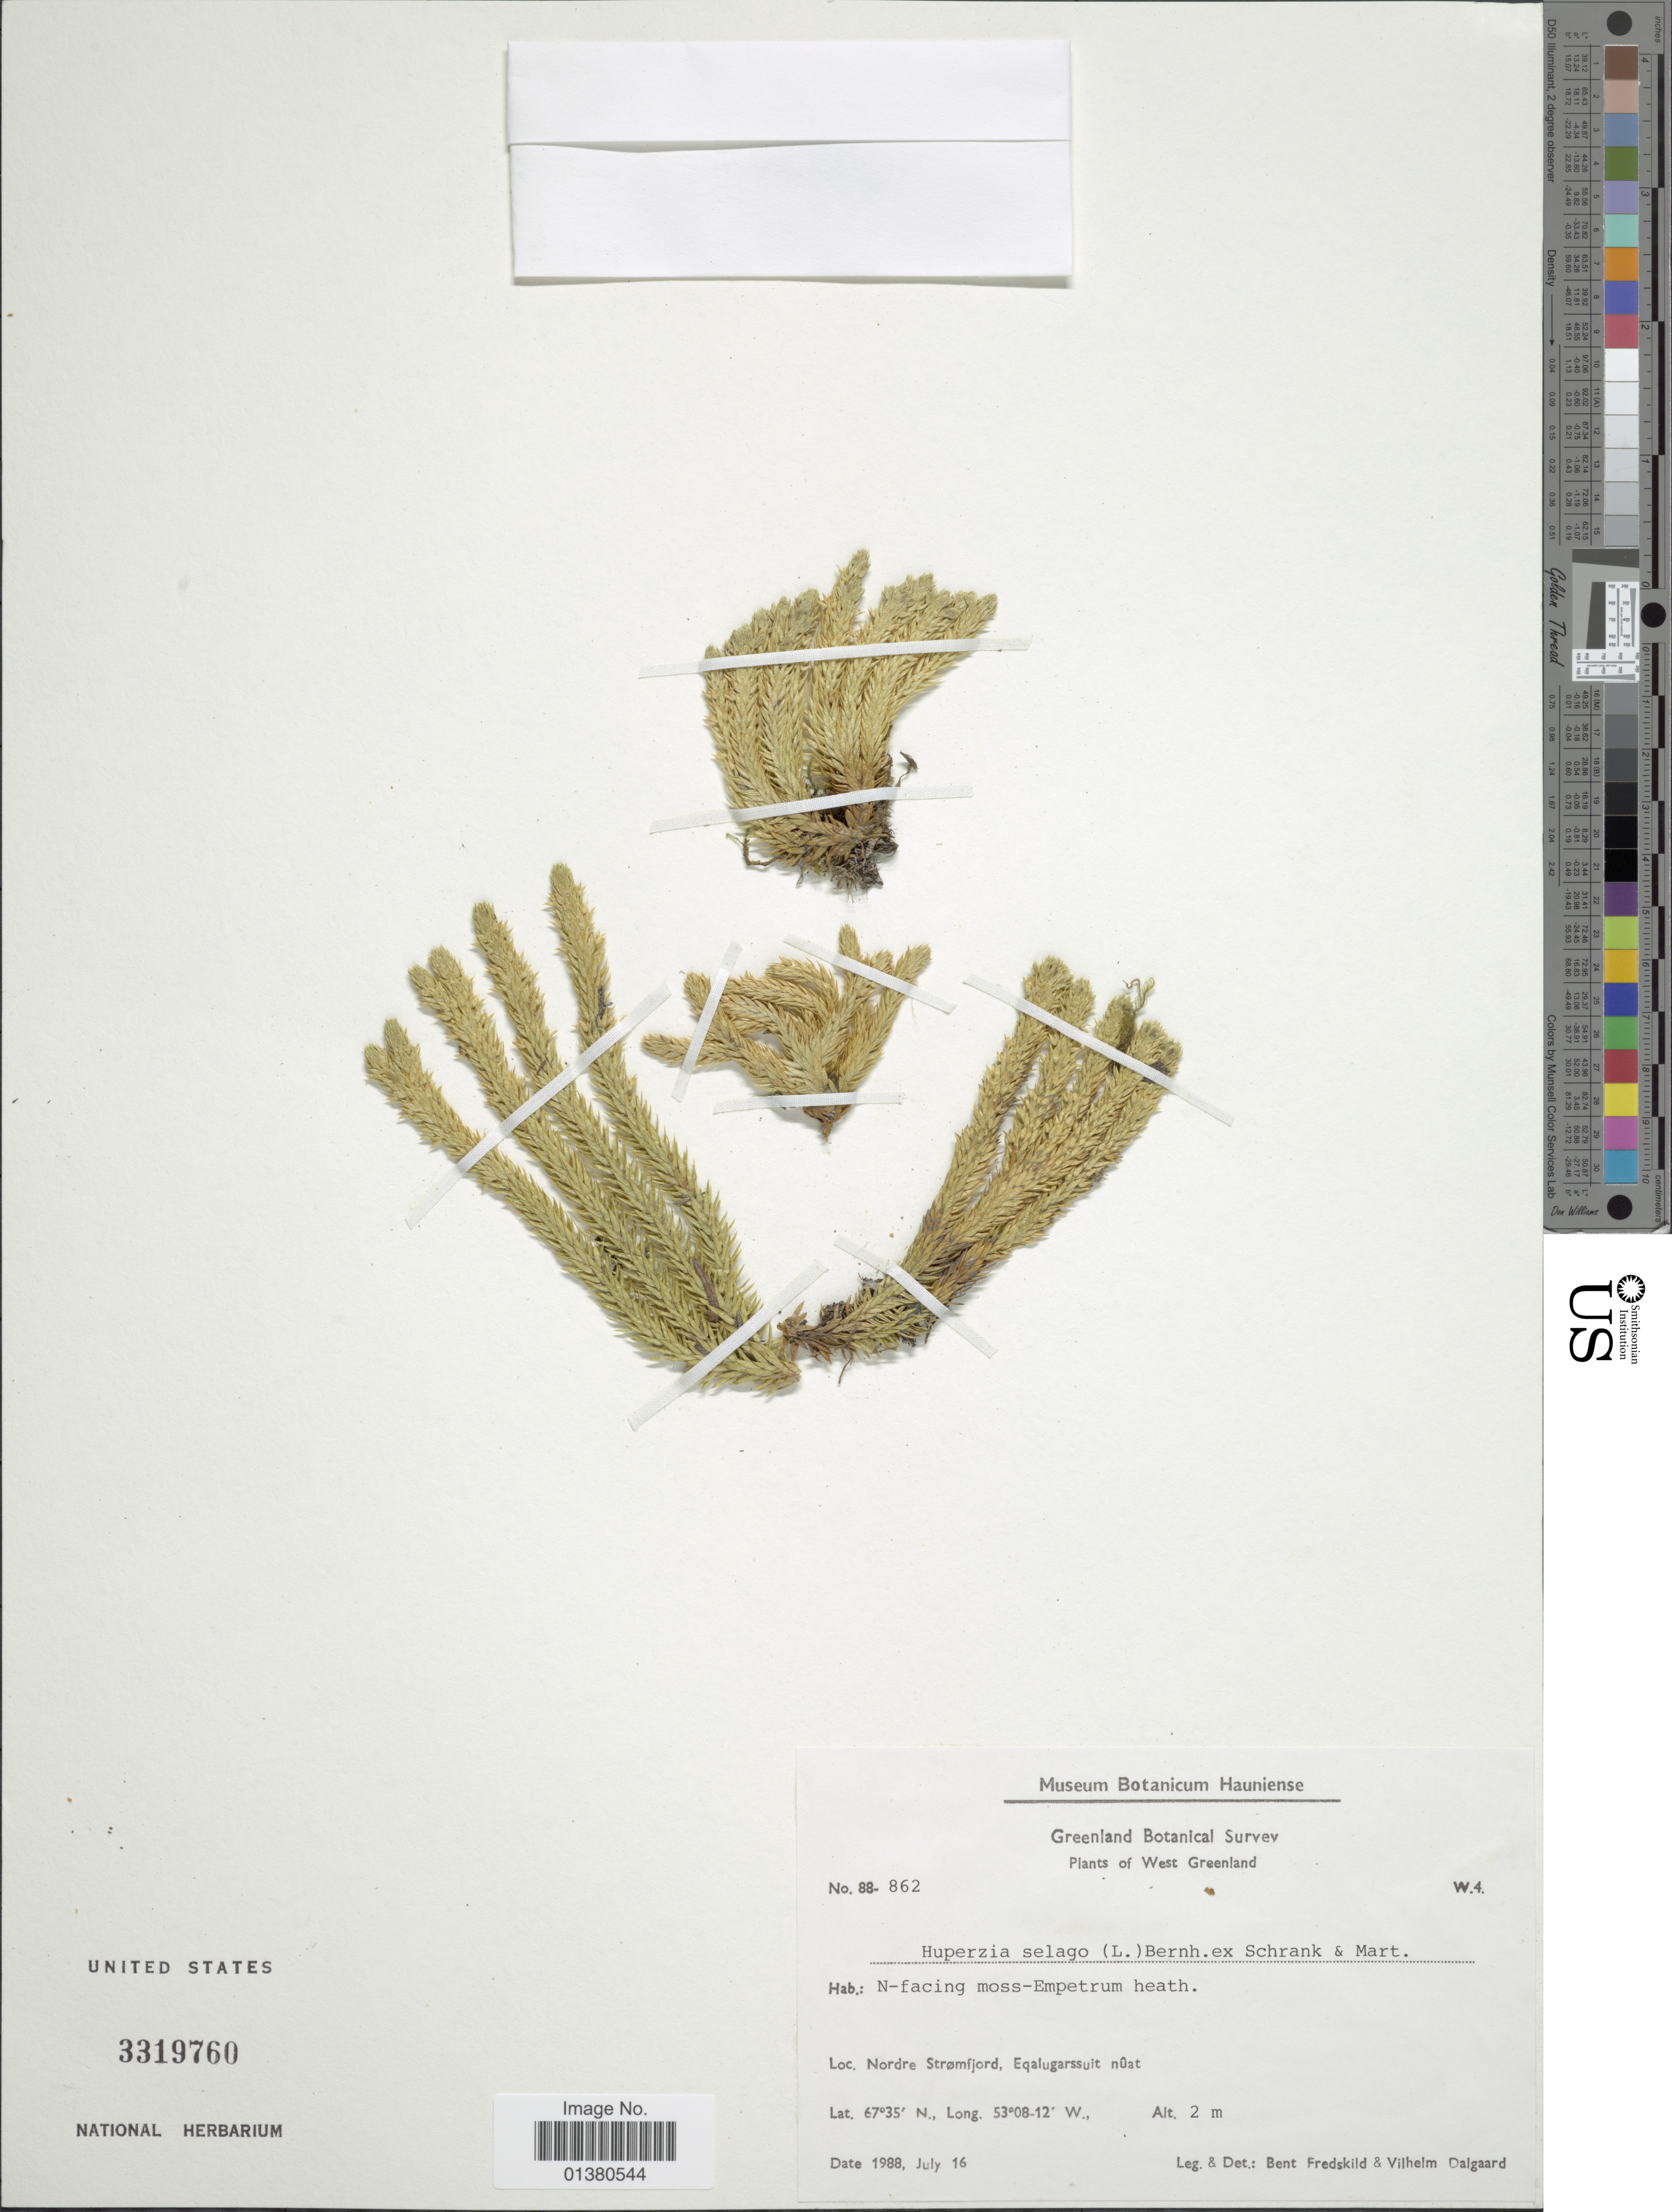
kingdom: Plantae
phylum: Tracheophyta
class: Lycopodiopsida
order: Lycopodiales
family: Lycopodiaceae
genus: Huperzia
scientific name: Huperzia selago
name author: (L.) Bernh. ex Schrank & Mart.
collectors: B. Fredskild & V. Dalgaard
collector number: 88-862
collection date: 1988-07-16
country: Greenland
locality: West Greenland, Nordre Strømfjord, Eqalugarssuit nûat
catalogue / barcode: US 3319760